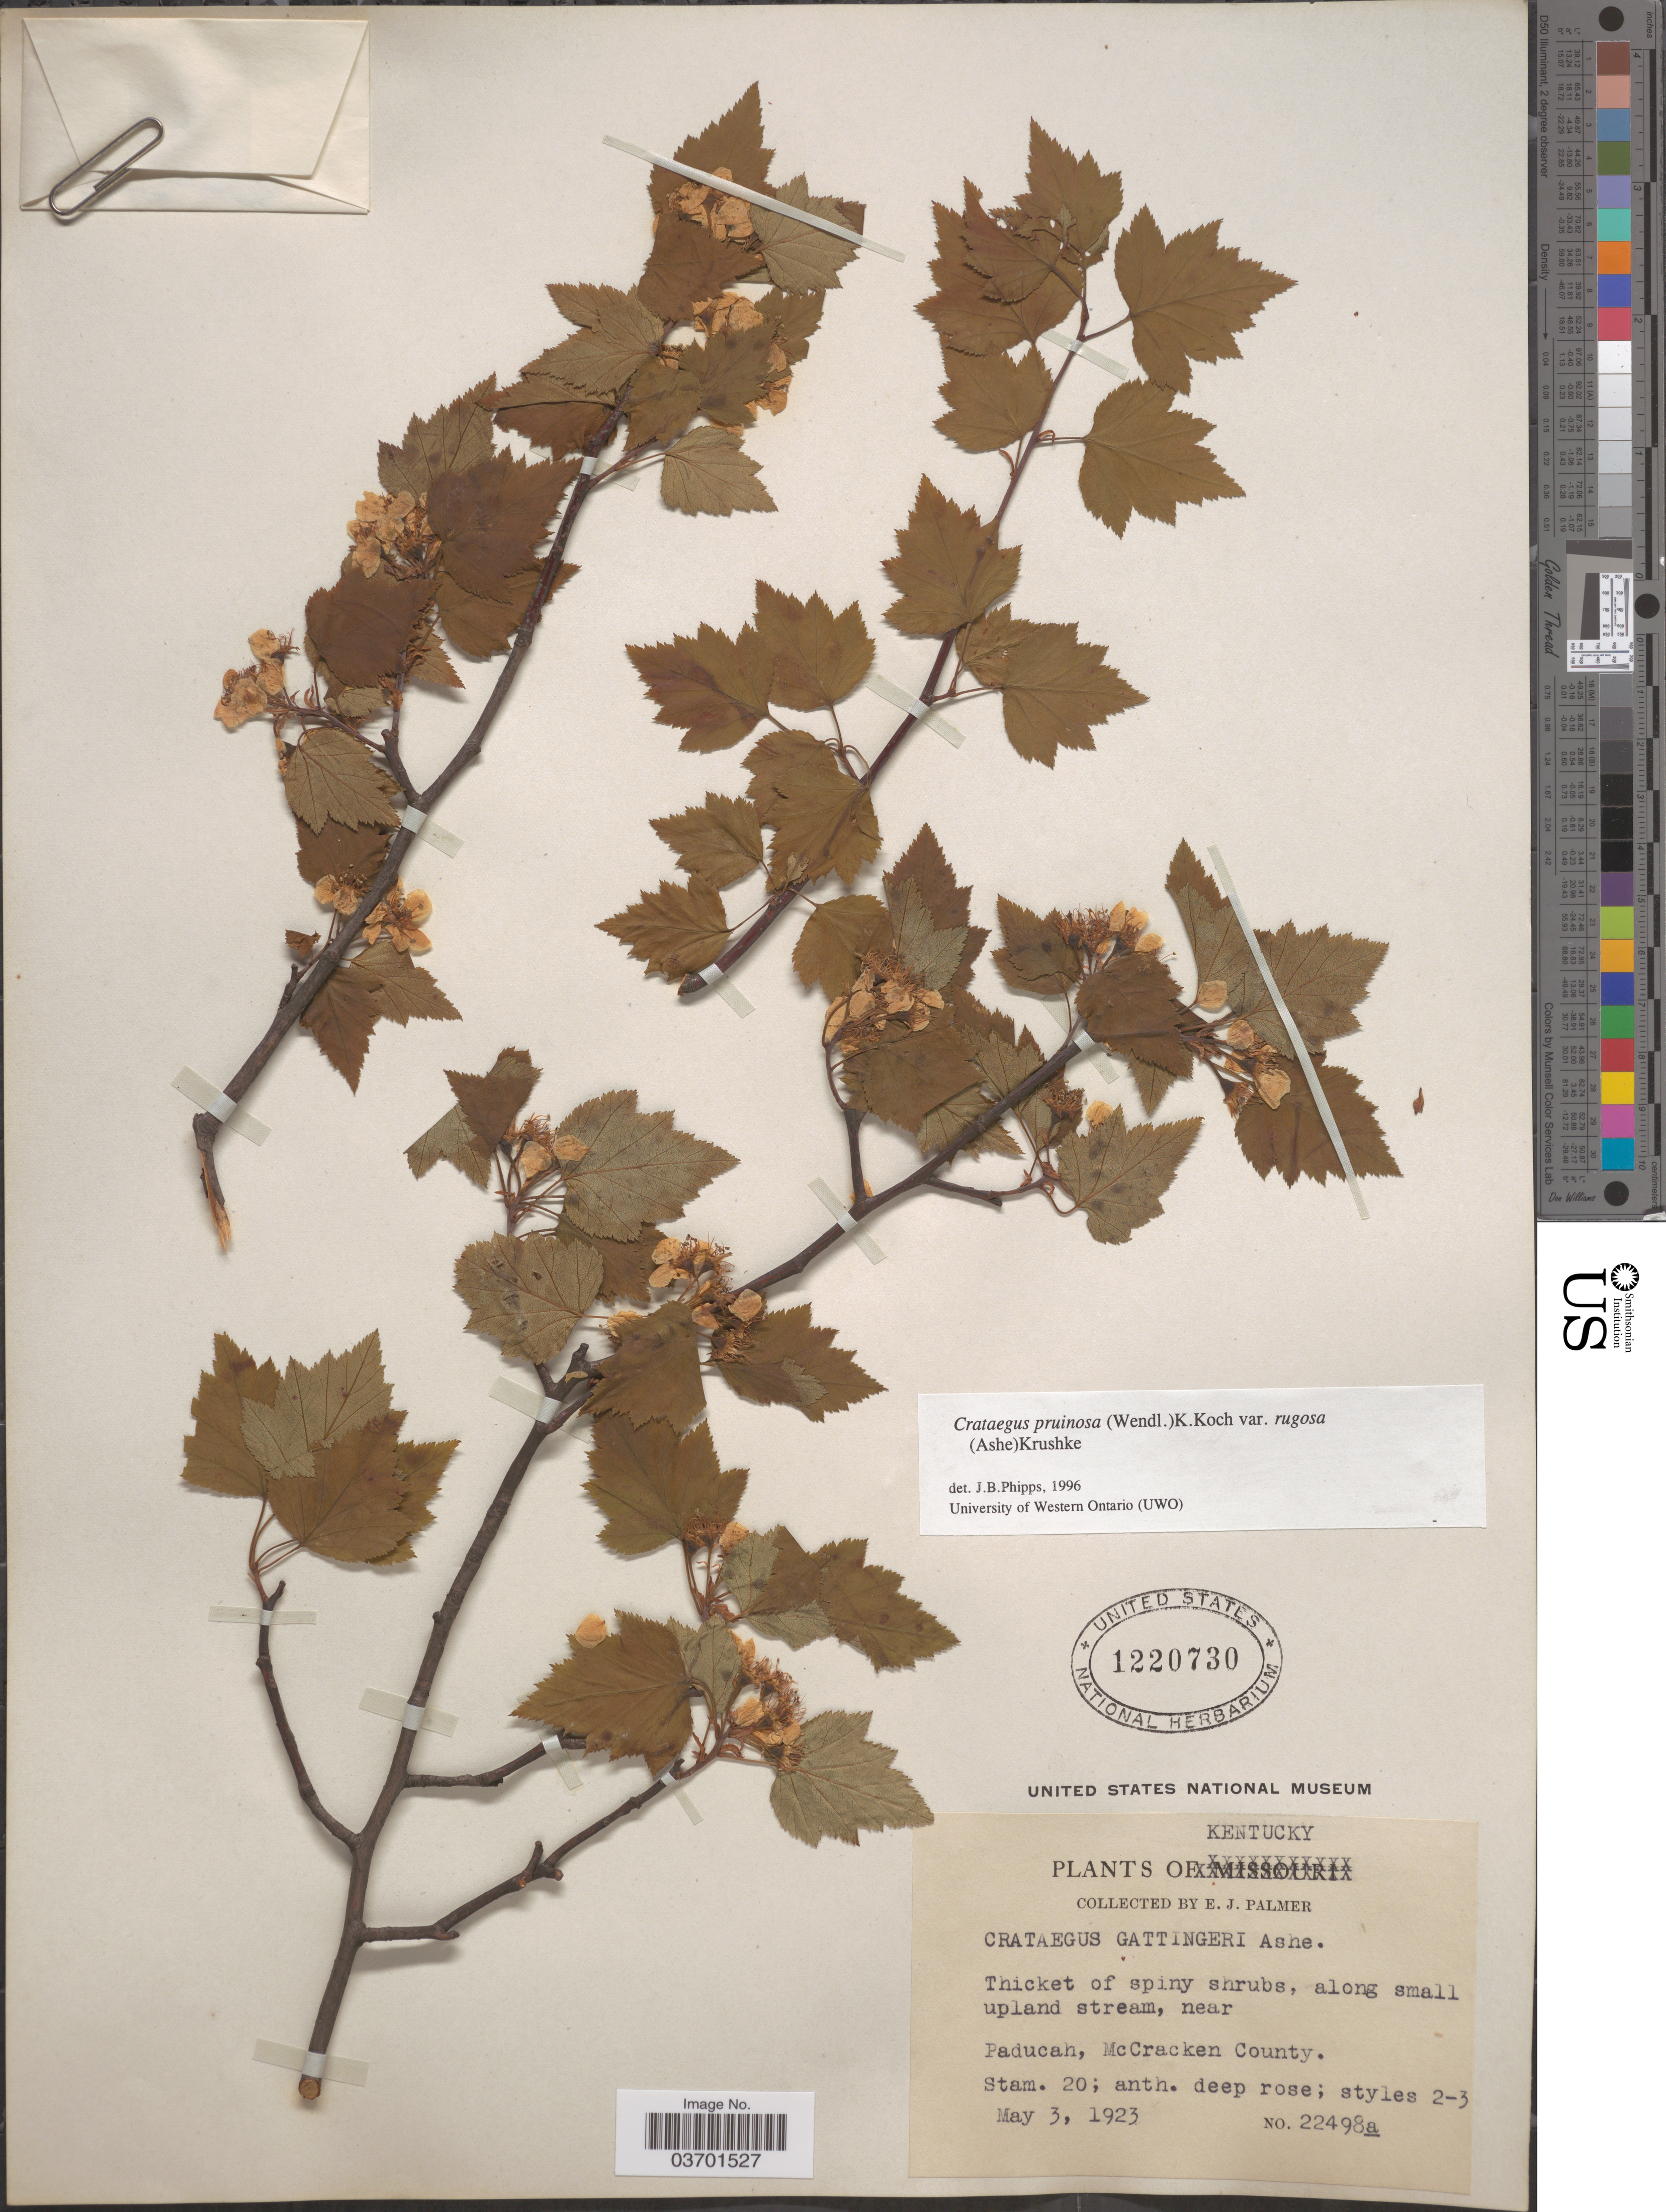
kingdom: Plantae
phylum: Tracheophyta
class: Magnoliopsida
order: Rosales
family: Rosaceae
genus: Crataegus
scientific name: Crataegus pruinosa var. rugosa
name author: (Ashe) Kruschke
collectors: E. J. Palmer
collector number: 22498a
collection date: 1923-05-03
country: United States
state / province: Kentucky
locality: Along small upland stream, near Paducah, McCracken County.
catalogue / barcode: US 1220730